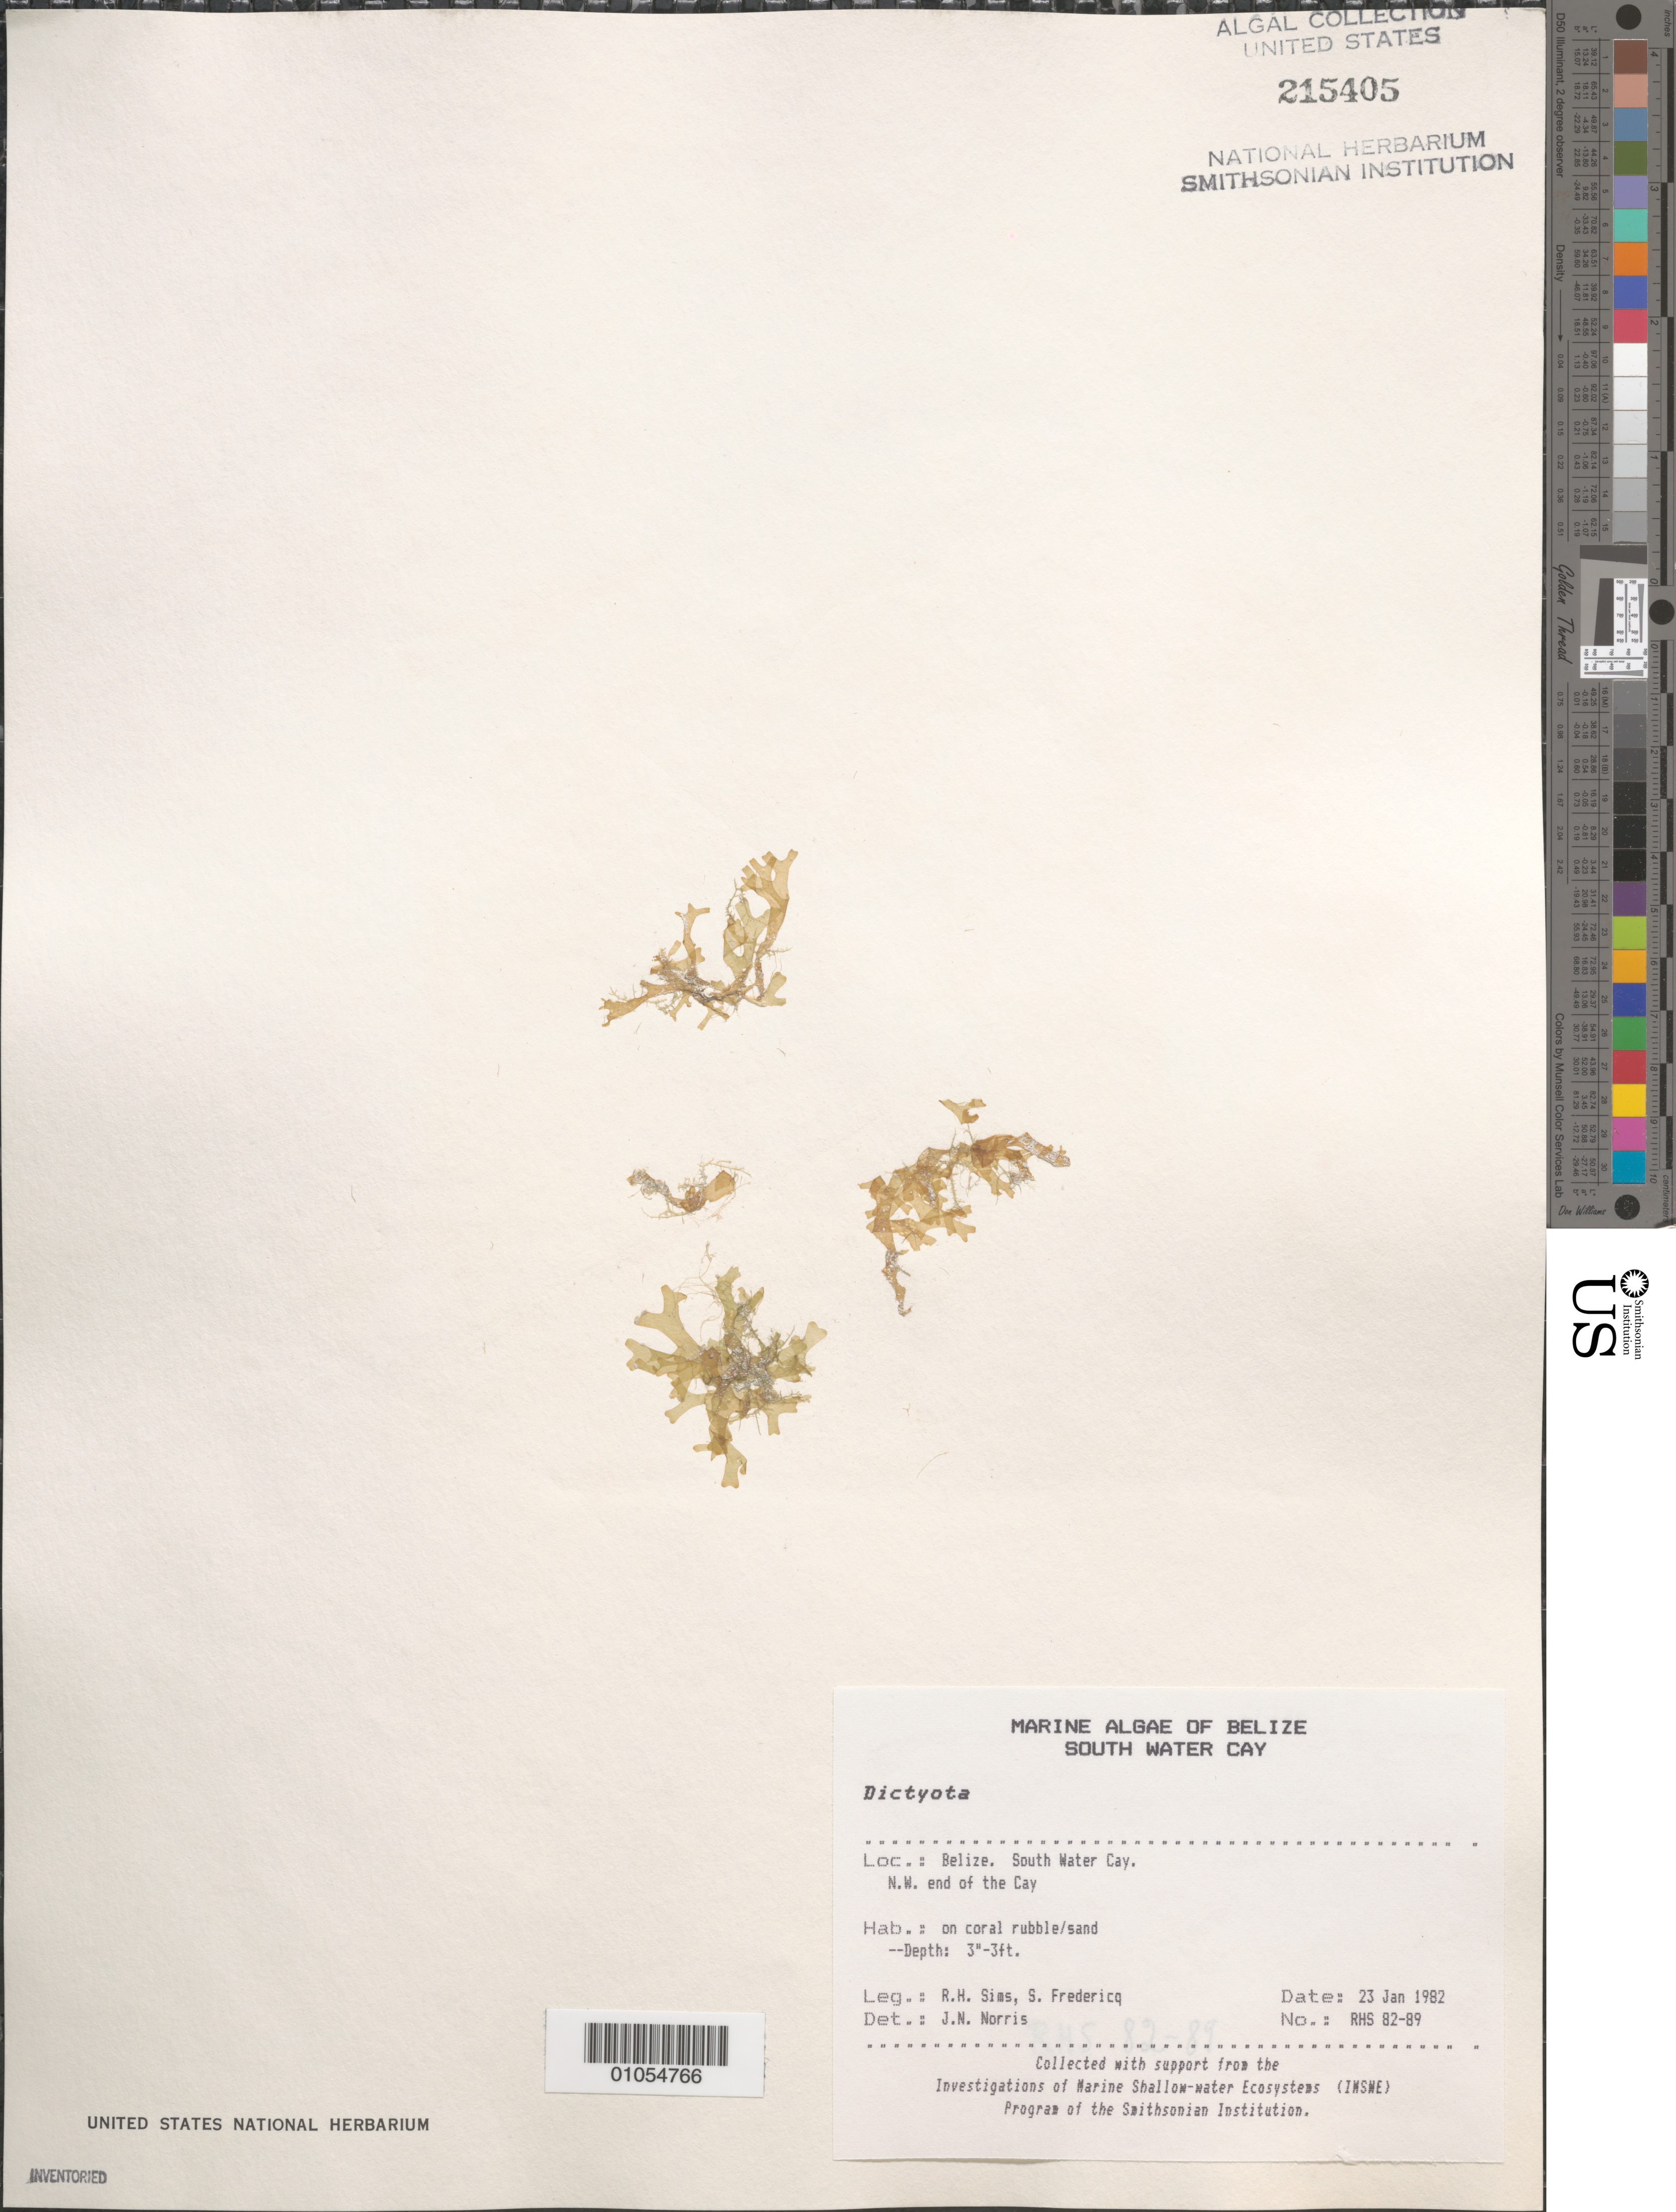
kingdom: Chromista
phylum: Ochrophyta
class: Phaeophyceae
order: Dictyotales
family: Dictyotaceae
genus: Dictyota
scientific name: Dictyota sp.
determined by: Norris, James N.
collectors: R. H. Sims & S. Fredericq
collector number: RHS 82-89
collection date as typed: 23 Jan 1982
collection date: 1982-01-23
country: Belize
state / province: Stann Creek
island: South Water Cay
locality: Northwest end of cay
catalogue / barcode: US 215405